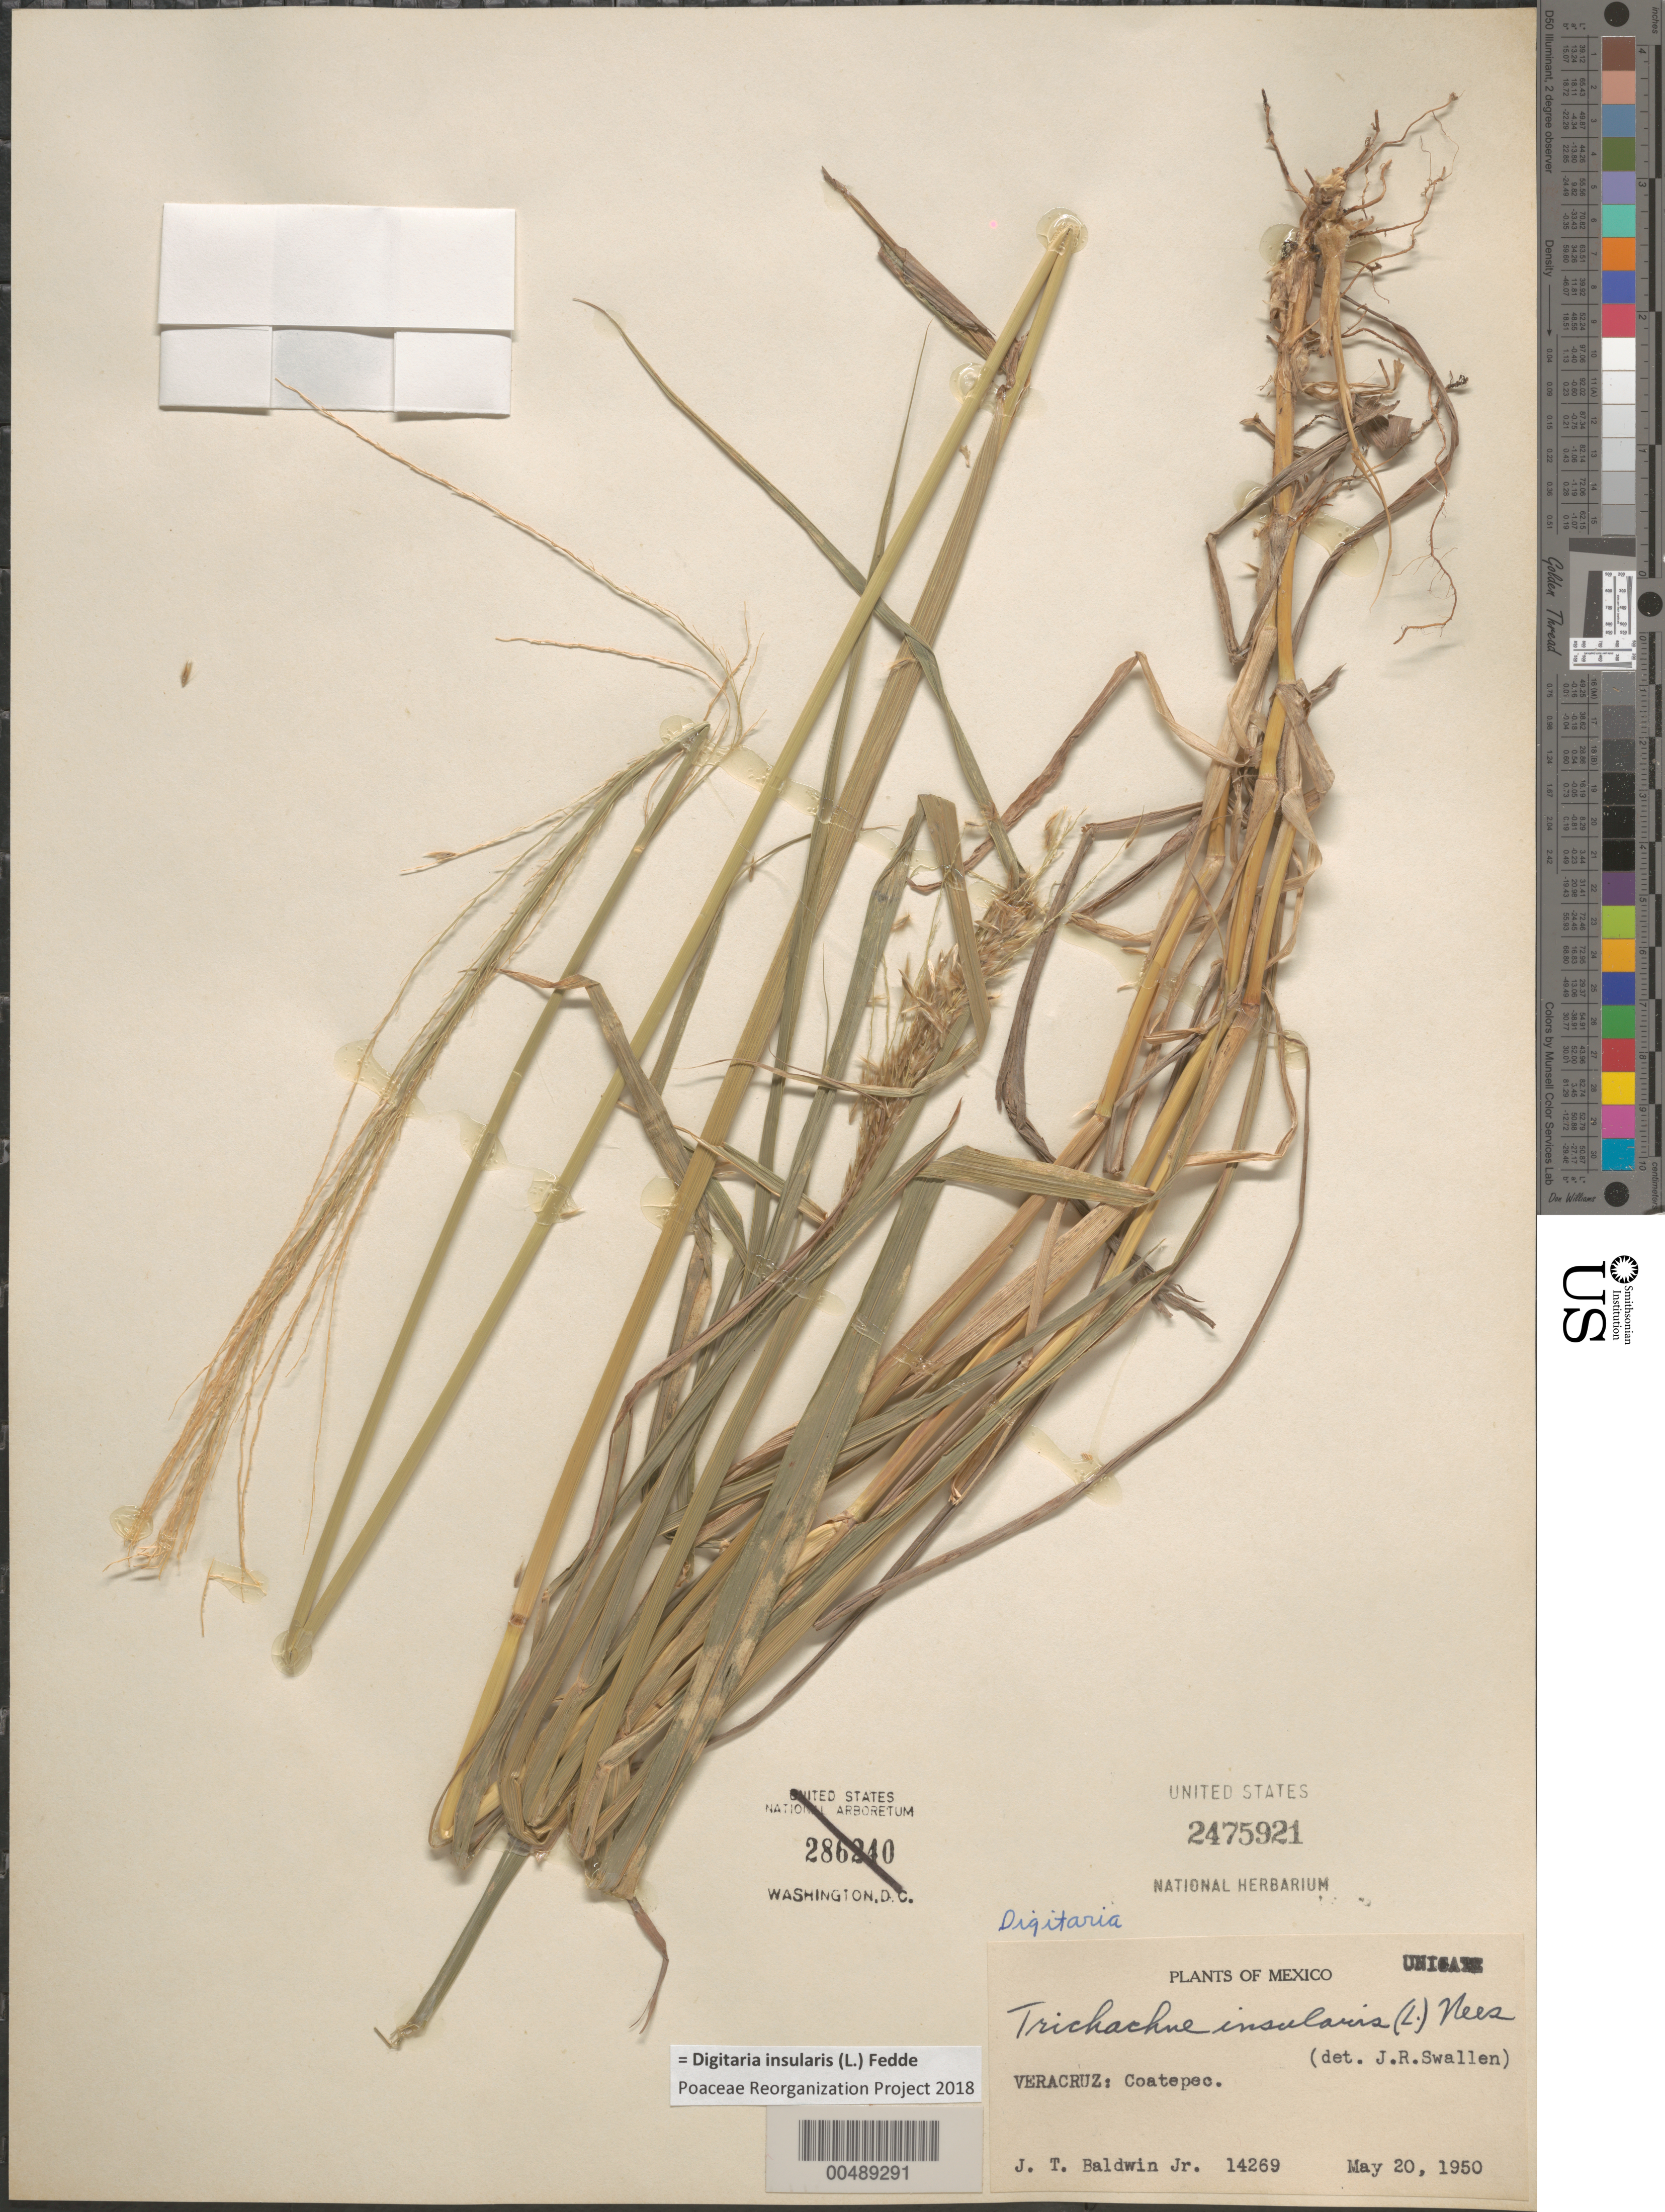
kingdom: Plantae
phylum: Tracheophyta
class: Liliopsida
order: Poales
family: Poaceae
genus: Digitaria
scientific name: Digitaria insularis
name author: (L.) Fedde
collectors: J. T. Baldwin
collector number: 14269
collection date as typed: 20 May 1950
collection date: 1950-05-20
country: Mexico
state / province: Veracruz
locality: Coatepec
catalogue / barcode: US 2475921